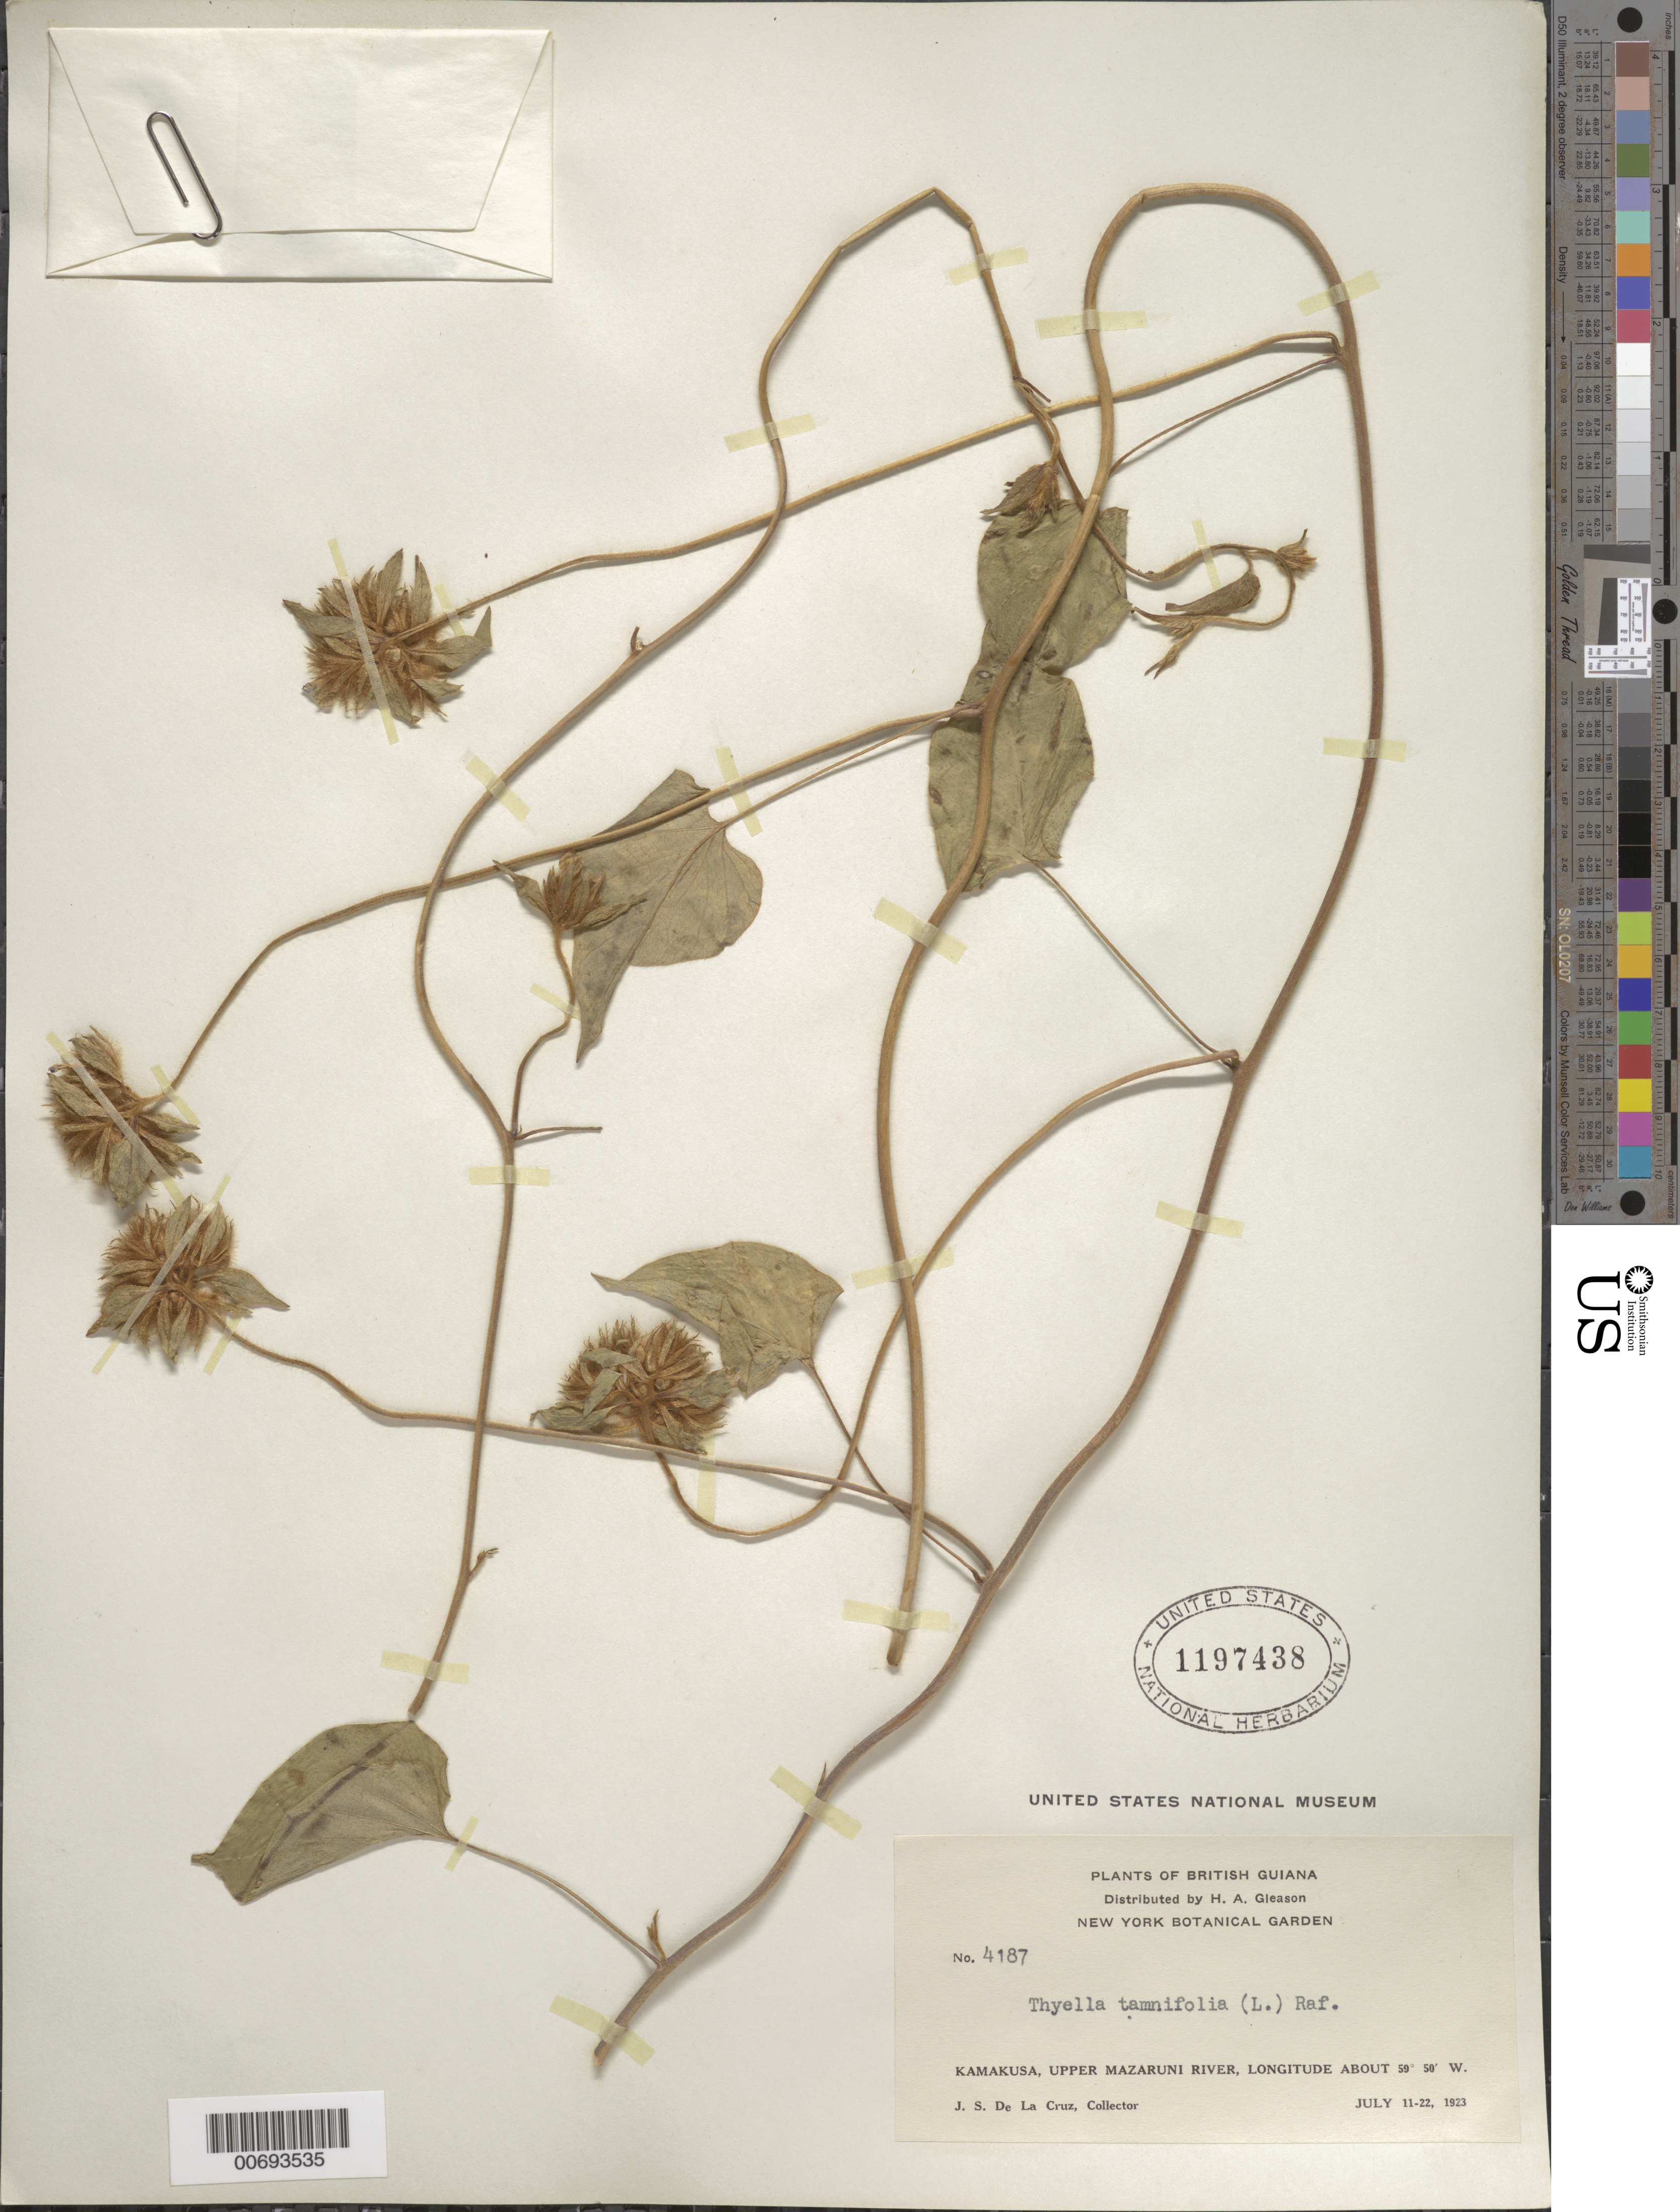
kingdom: Plantae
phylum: Tracheophyta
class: Magnoliopsida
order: Solanales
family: Convolvulaceae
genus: Thyella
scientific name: Thyella tamnifolia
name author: (L.) Raf.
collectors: J. S. de la Cruz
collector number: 4187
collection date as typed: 11-Jul-23 to 22-Jul-23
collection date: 1923-07-11/1923-07-22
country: Guyana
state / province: Cuyuni-Mazaruni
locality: Kamakusa, Upper Mazaruni R.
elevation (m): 100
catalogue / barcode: US 1197438